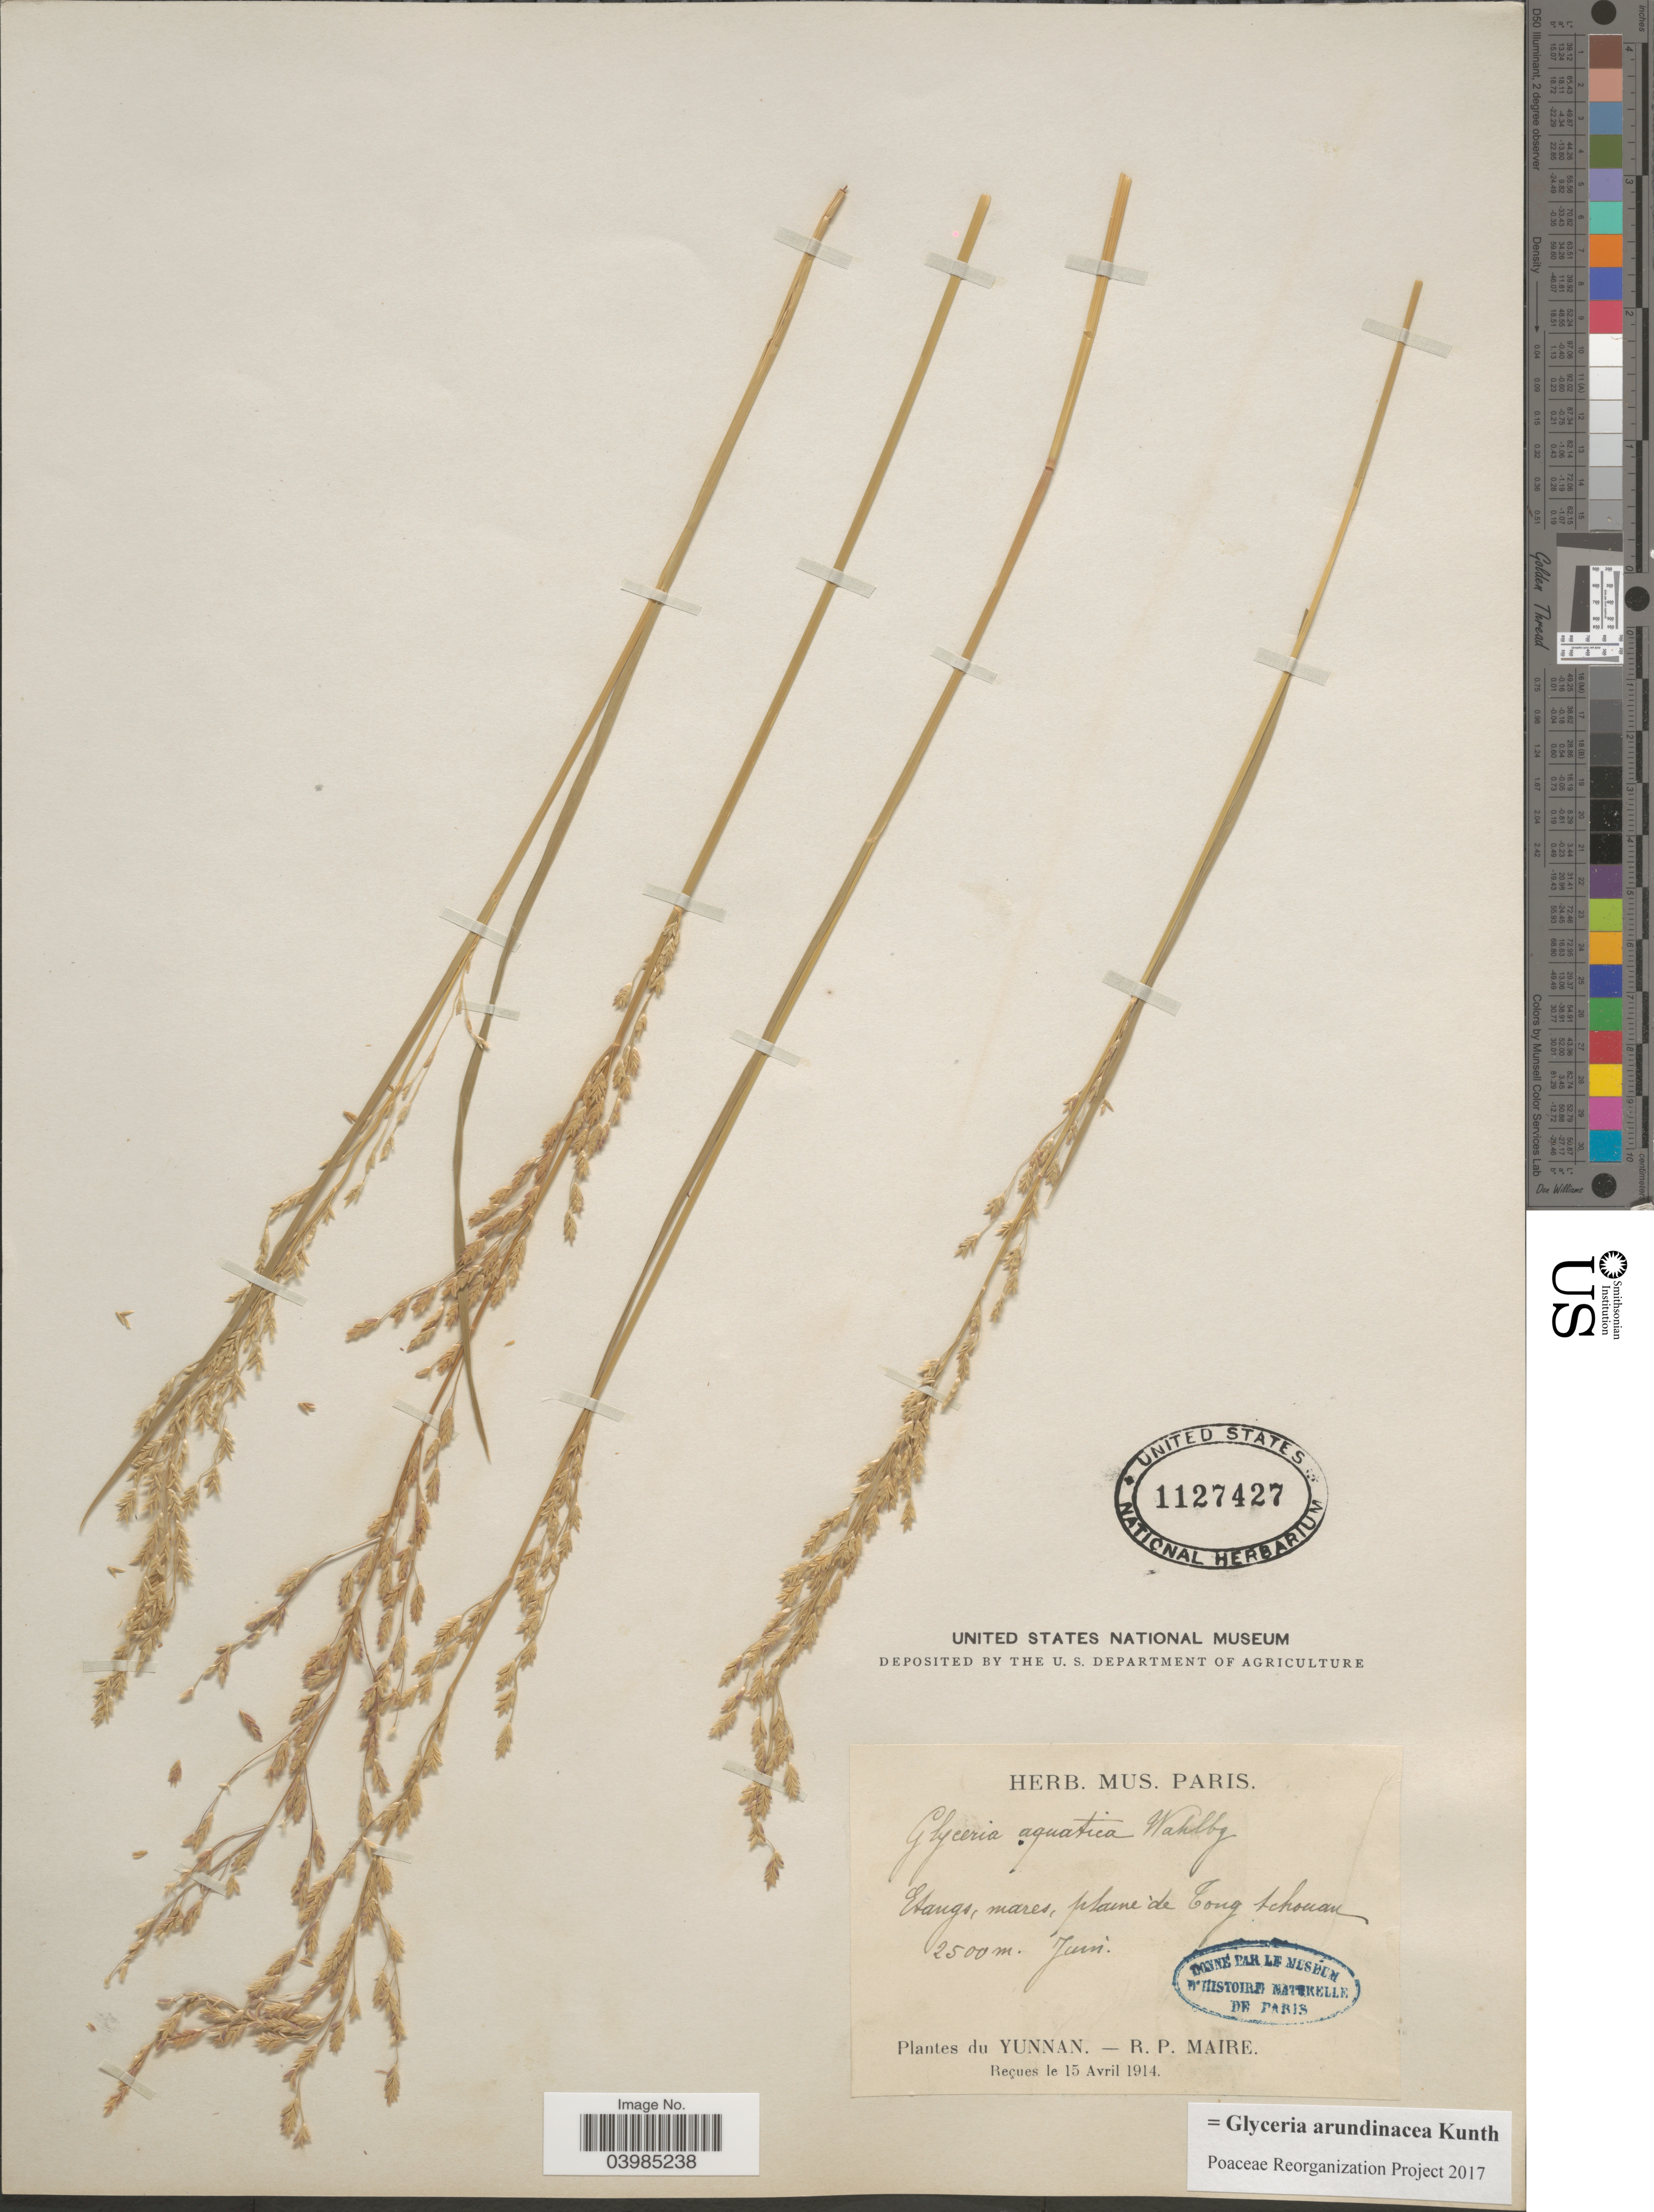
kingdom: Plantae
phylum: Tracheophyta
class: Liliopsida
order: Poales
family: Poaceae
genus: Glyceria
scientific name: Glyceria arundinacea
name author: Kunth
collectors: R.-P. Maire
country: China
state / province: Yunnan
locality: Etangs, mares, plaine de Tong Schouan.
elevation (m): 2500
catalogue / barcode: US 1127427